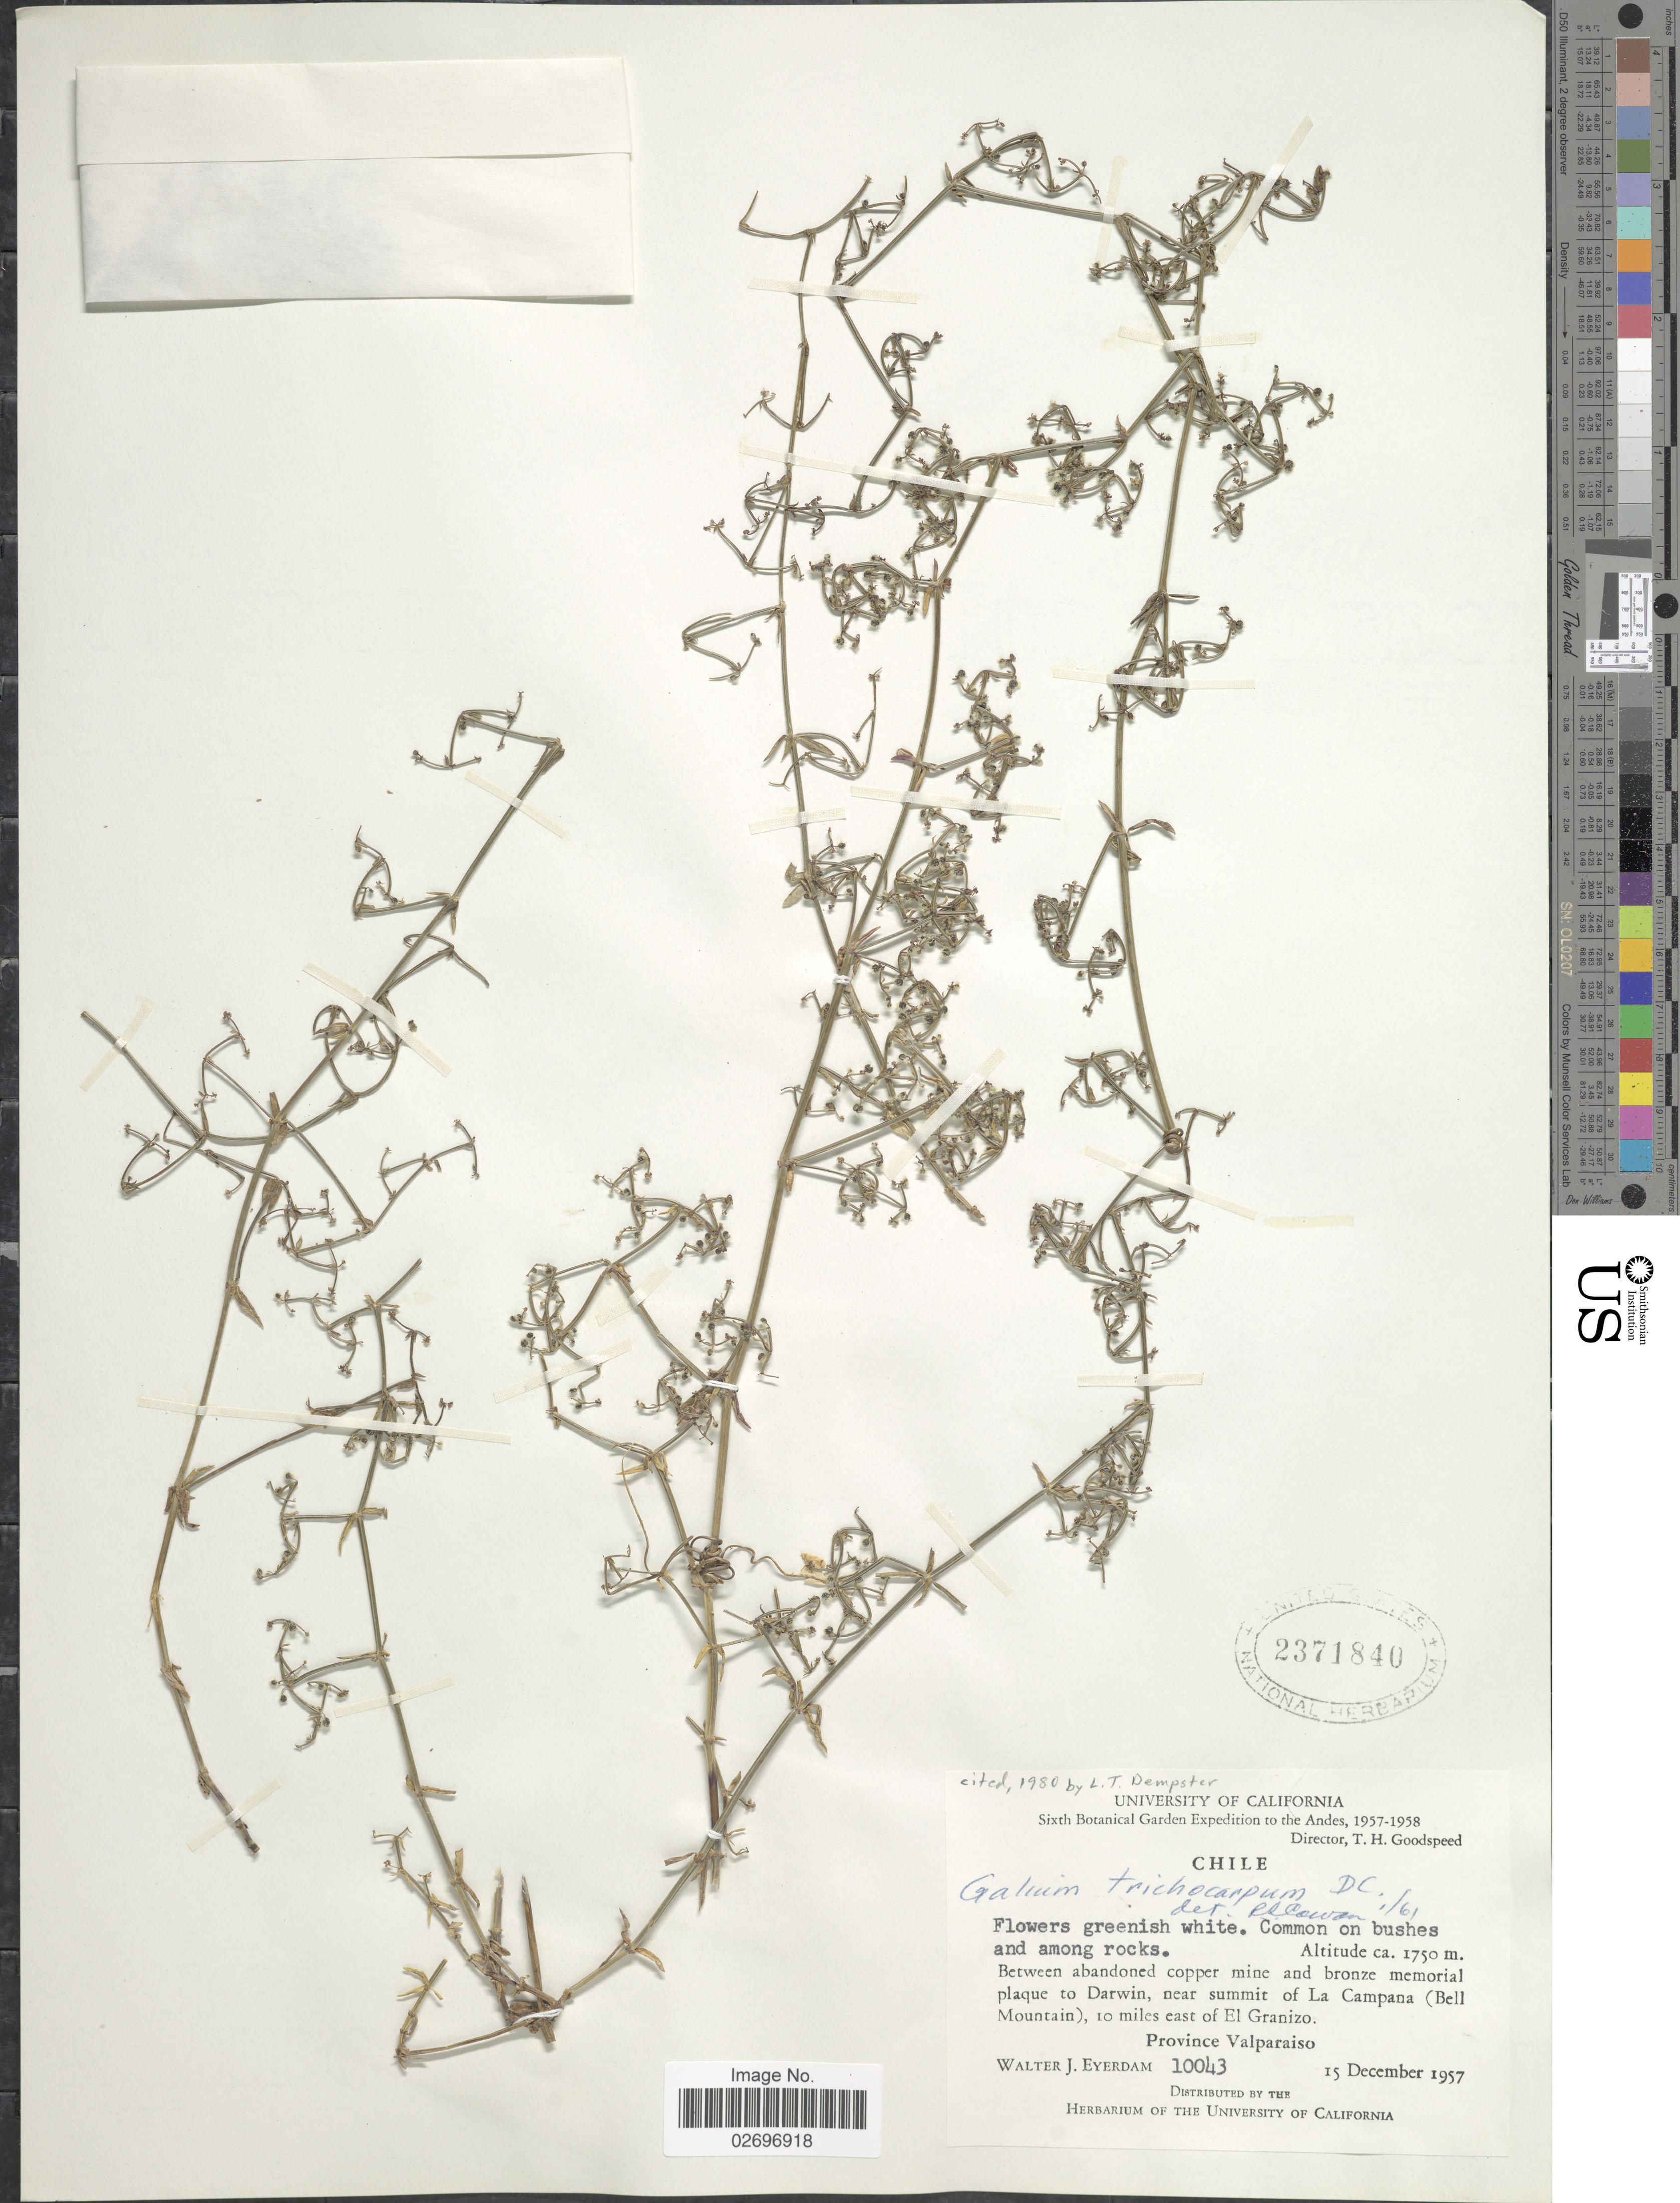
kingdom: Plantae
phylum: Tracheophyta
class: Magnoliopsida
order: Gentianales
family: Rubiaceae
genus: Galium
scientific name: Galium trichocarpum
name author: DC.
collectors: W. J. Eyerdam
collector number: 10043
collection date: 1957-12-15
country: Chile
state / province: Valparaíso (V)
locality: Between abandoned copper mine and brone memorial plaque to Darwin, near summit of La Campana (Bell Mountain), 10 miles east of El Granizo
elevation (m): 1750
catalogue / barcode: US 2371840